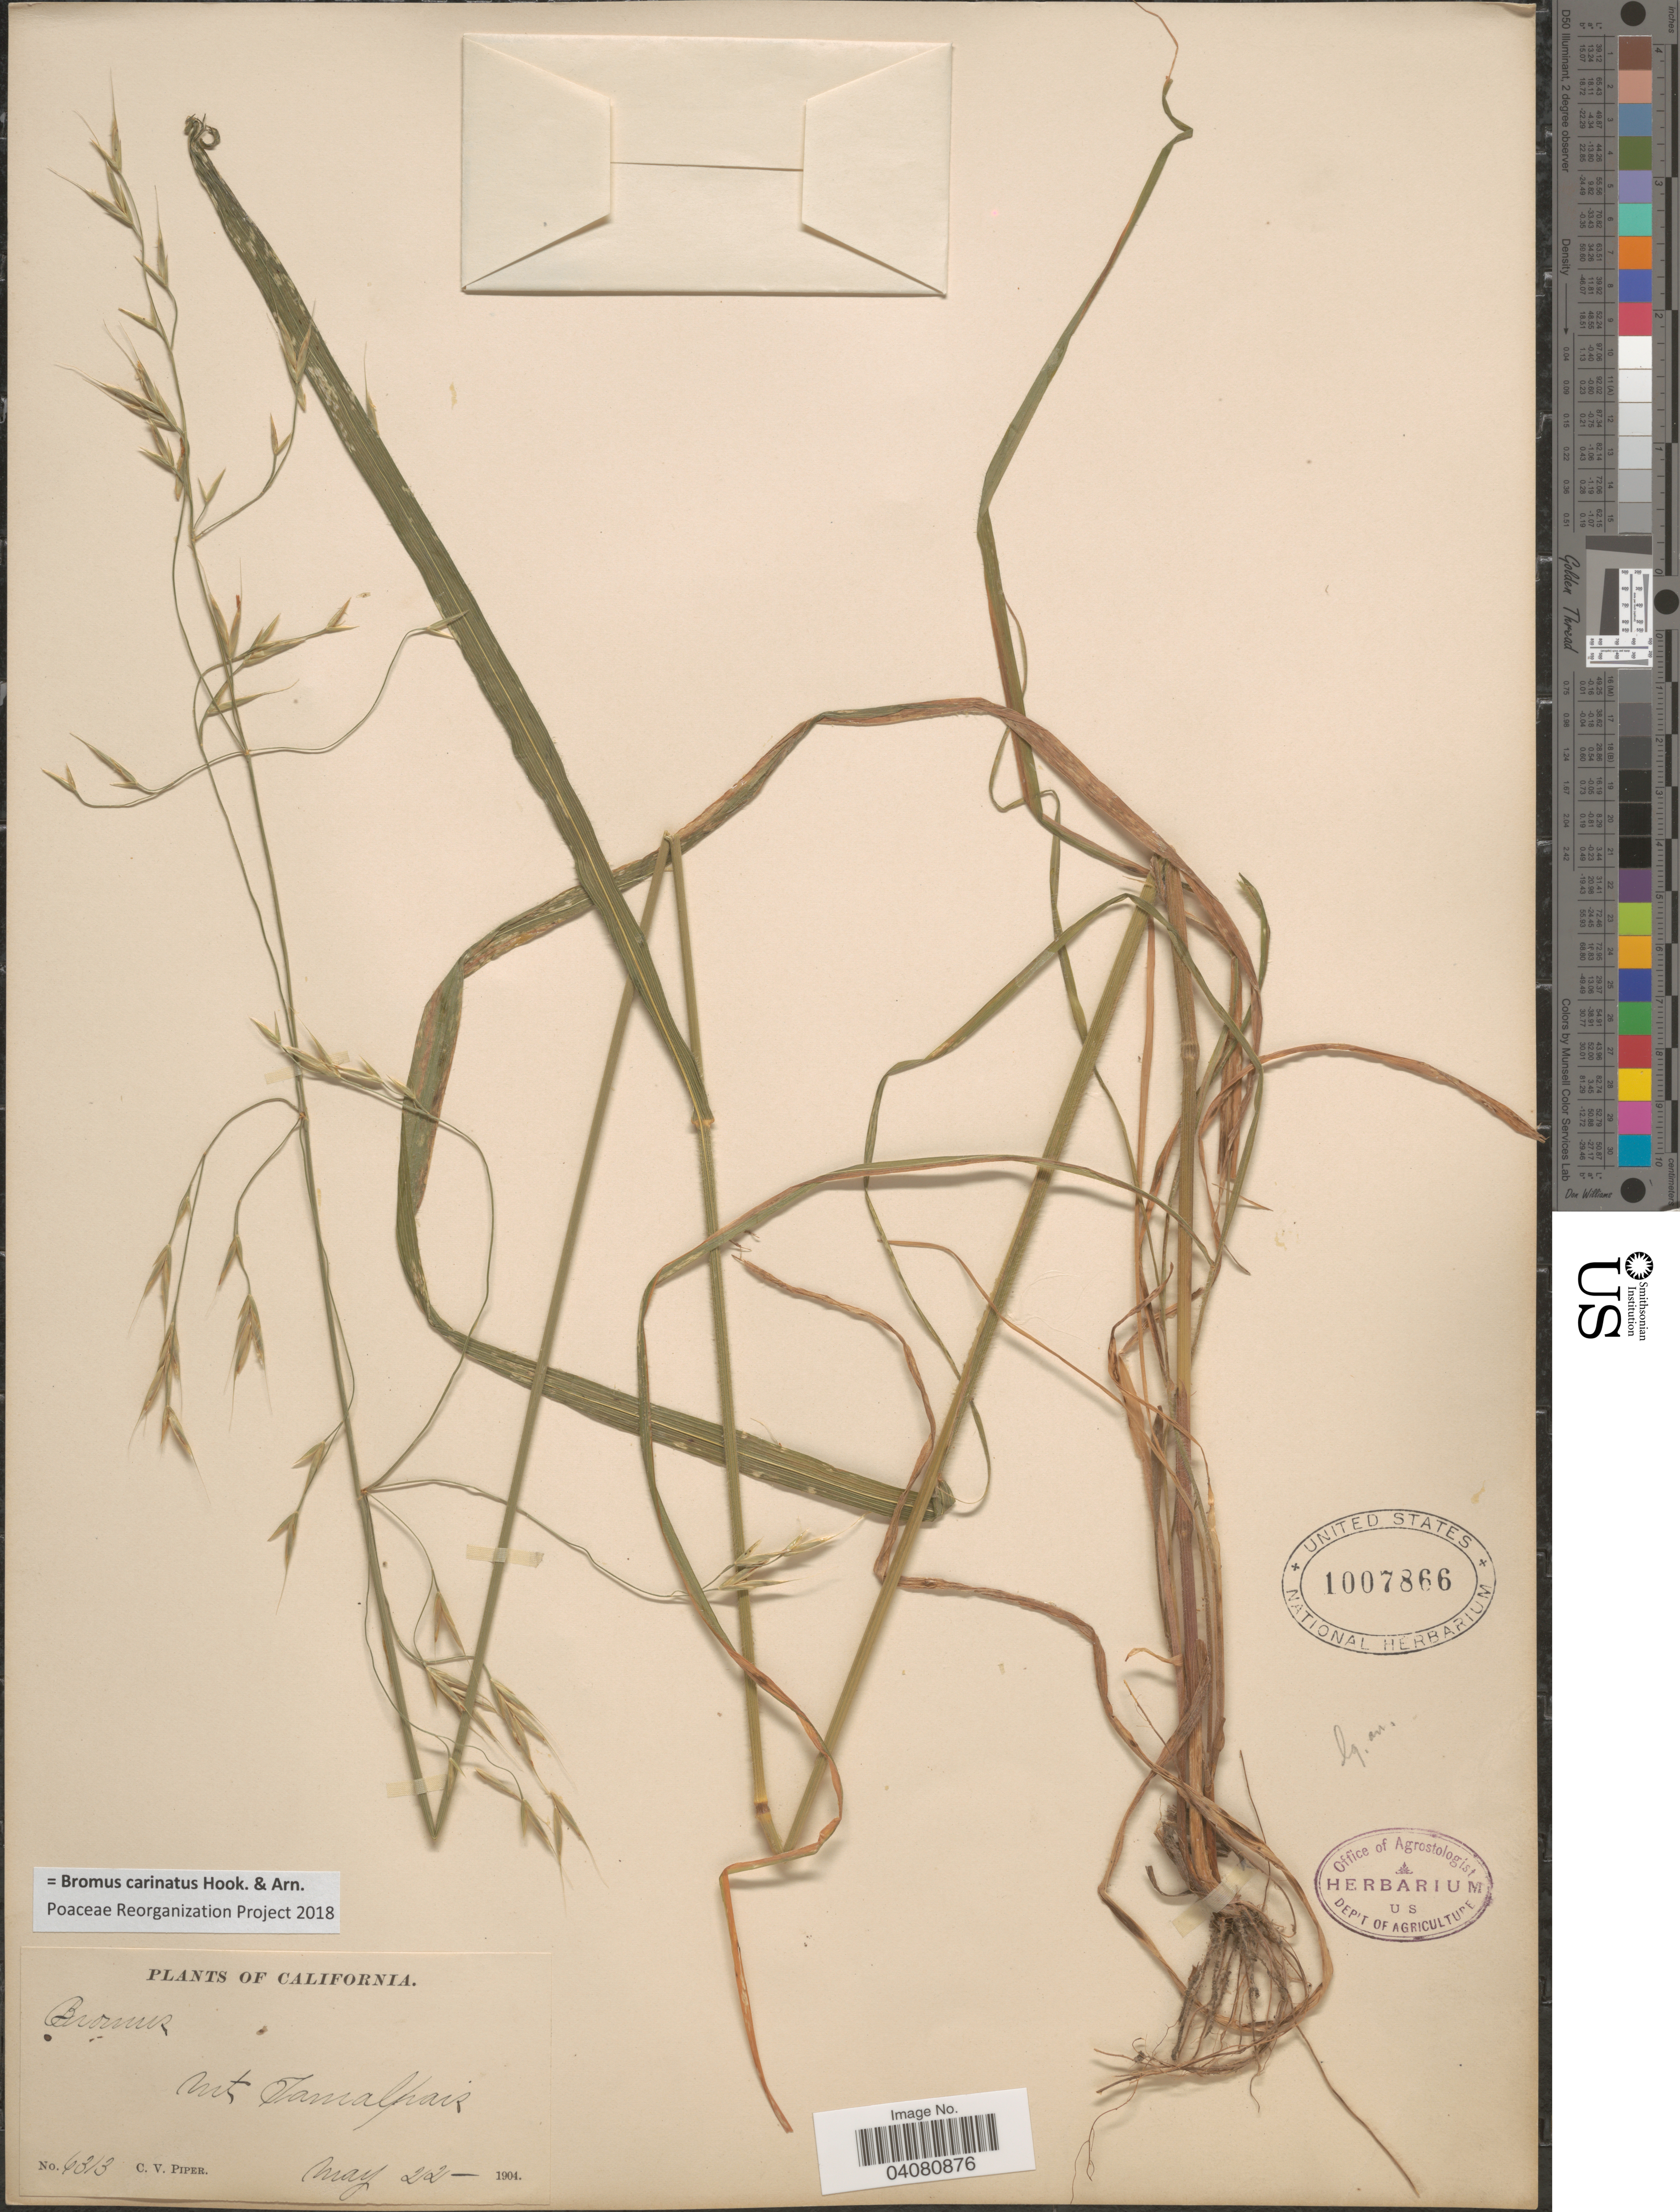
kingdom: Plantae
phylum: Tracheophyta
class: Liliopsida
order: Poales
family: Poaceae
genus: Bromus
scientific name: Bromus carinatus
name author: Hook. & Arn.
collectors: C. V. Piper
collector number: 6313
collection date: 1904-05-22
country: United States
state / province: California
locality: Mt Tamalpais.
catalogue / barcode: US 1007866